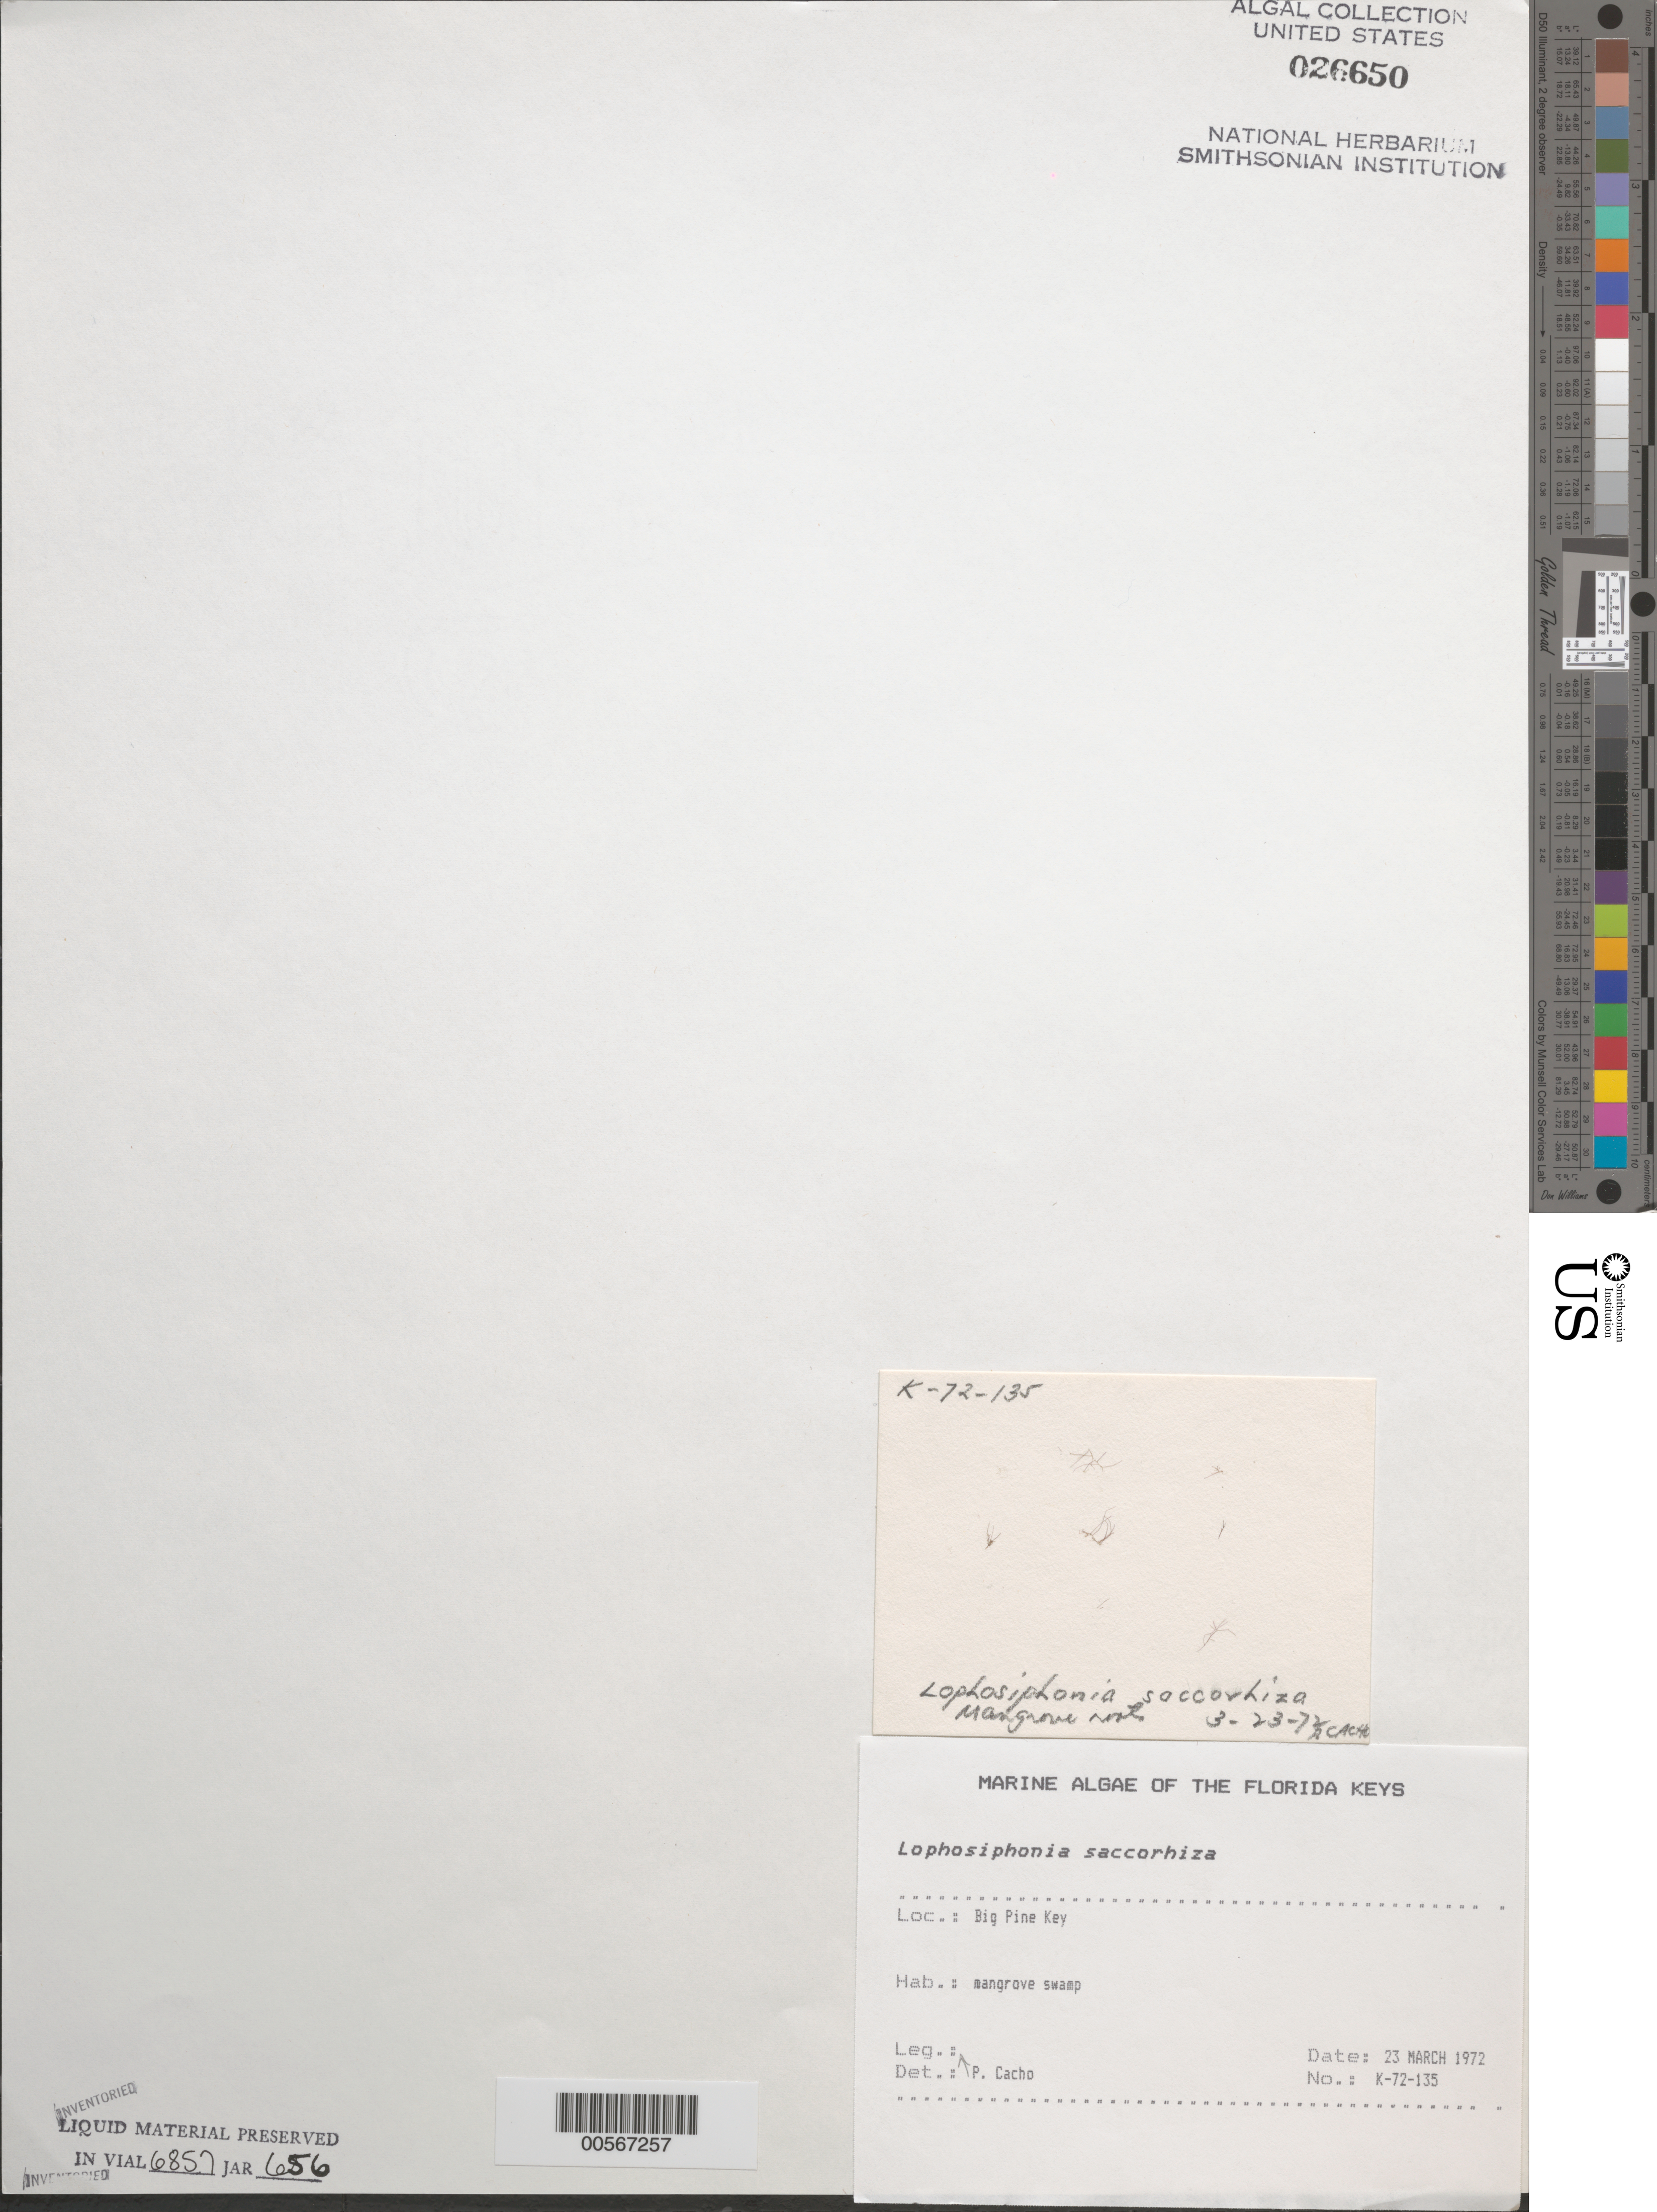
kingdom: Plantae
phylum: Rhodophyta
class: Florideophyceae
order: Ceramiales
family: Rhodomelaceae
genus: Polysiphonia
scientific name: Polysiphonia saccorhiza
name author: (Collins & Hervey) Hollenb.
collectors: P. Cacho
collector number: K-72-135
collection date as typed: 23 Mar 1972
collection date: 1972-03-23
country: United States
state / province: Florida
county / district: Monroe County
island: Big Pine Key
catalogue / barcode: US 26650